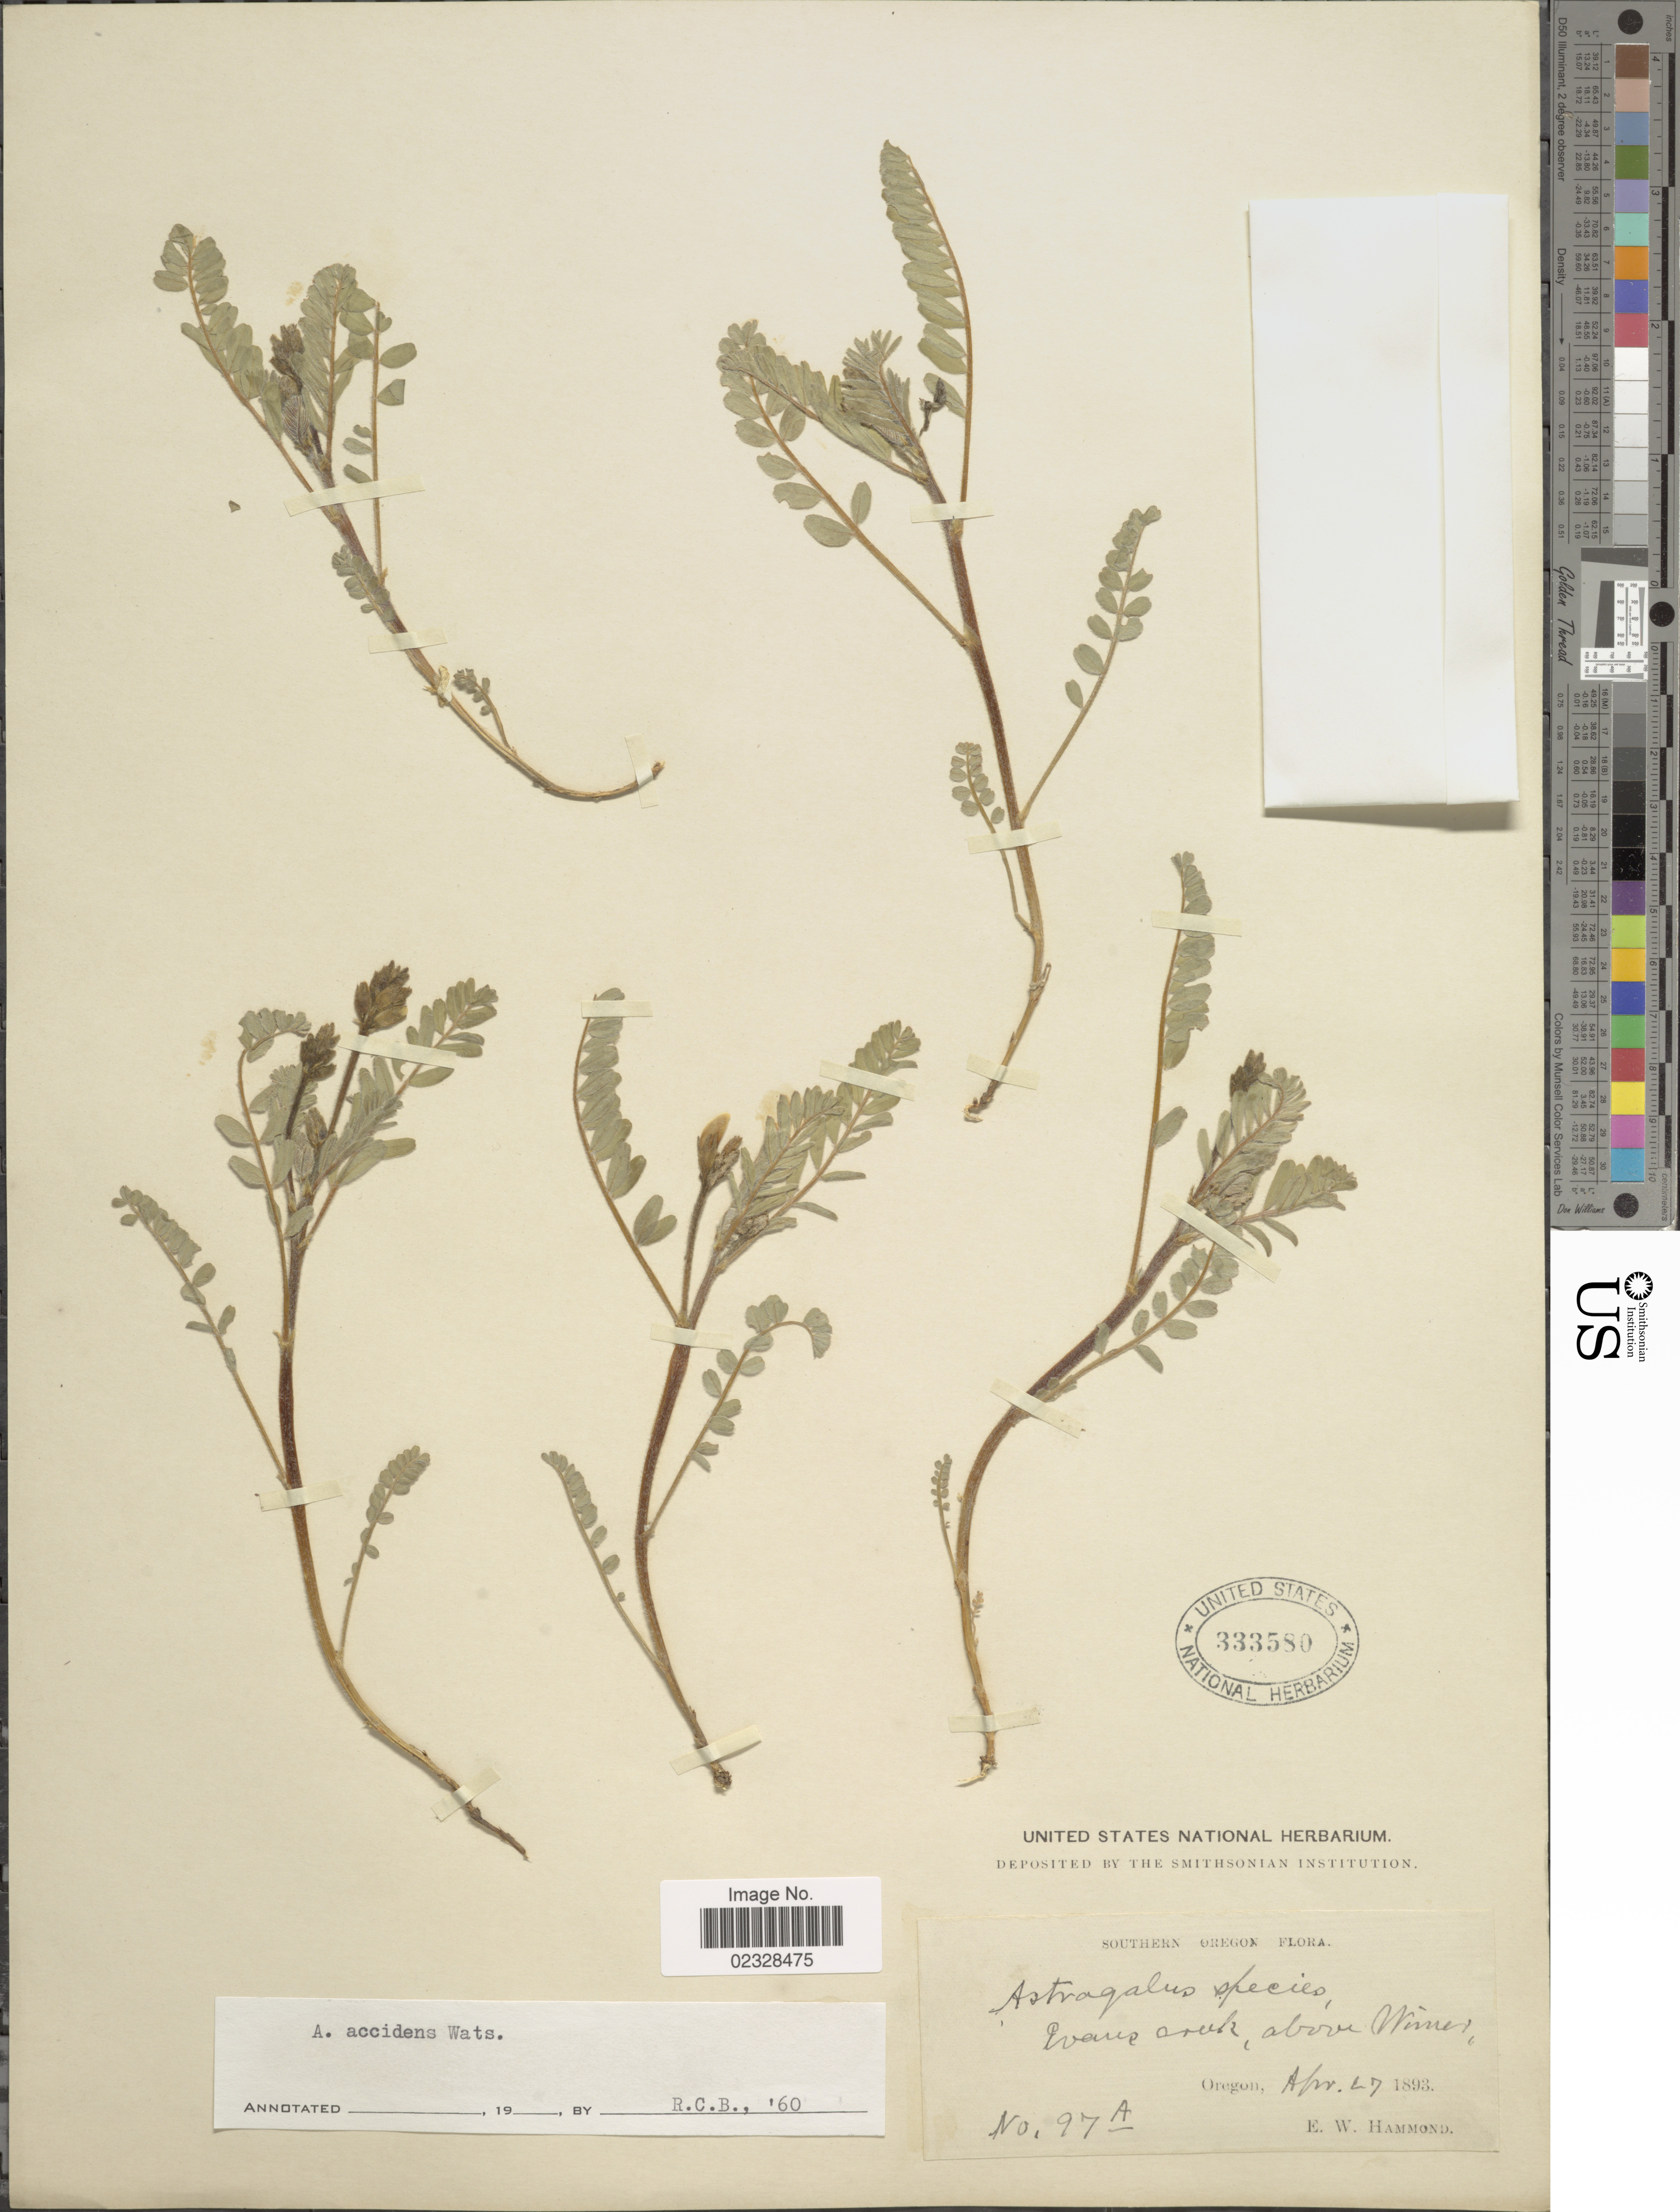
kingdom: Plantae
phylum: Tracheophyta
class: Magnoliopsida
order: Fabales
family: Fabaceae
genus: Astragalus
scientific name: Astragalus accidens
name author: S. Watson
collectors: E. Hammond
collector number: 97A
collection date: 1893-04-27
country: United States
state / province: Oregon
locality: Southern Oregon. Evans creek, above Wimer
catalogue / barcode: US 333580